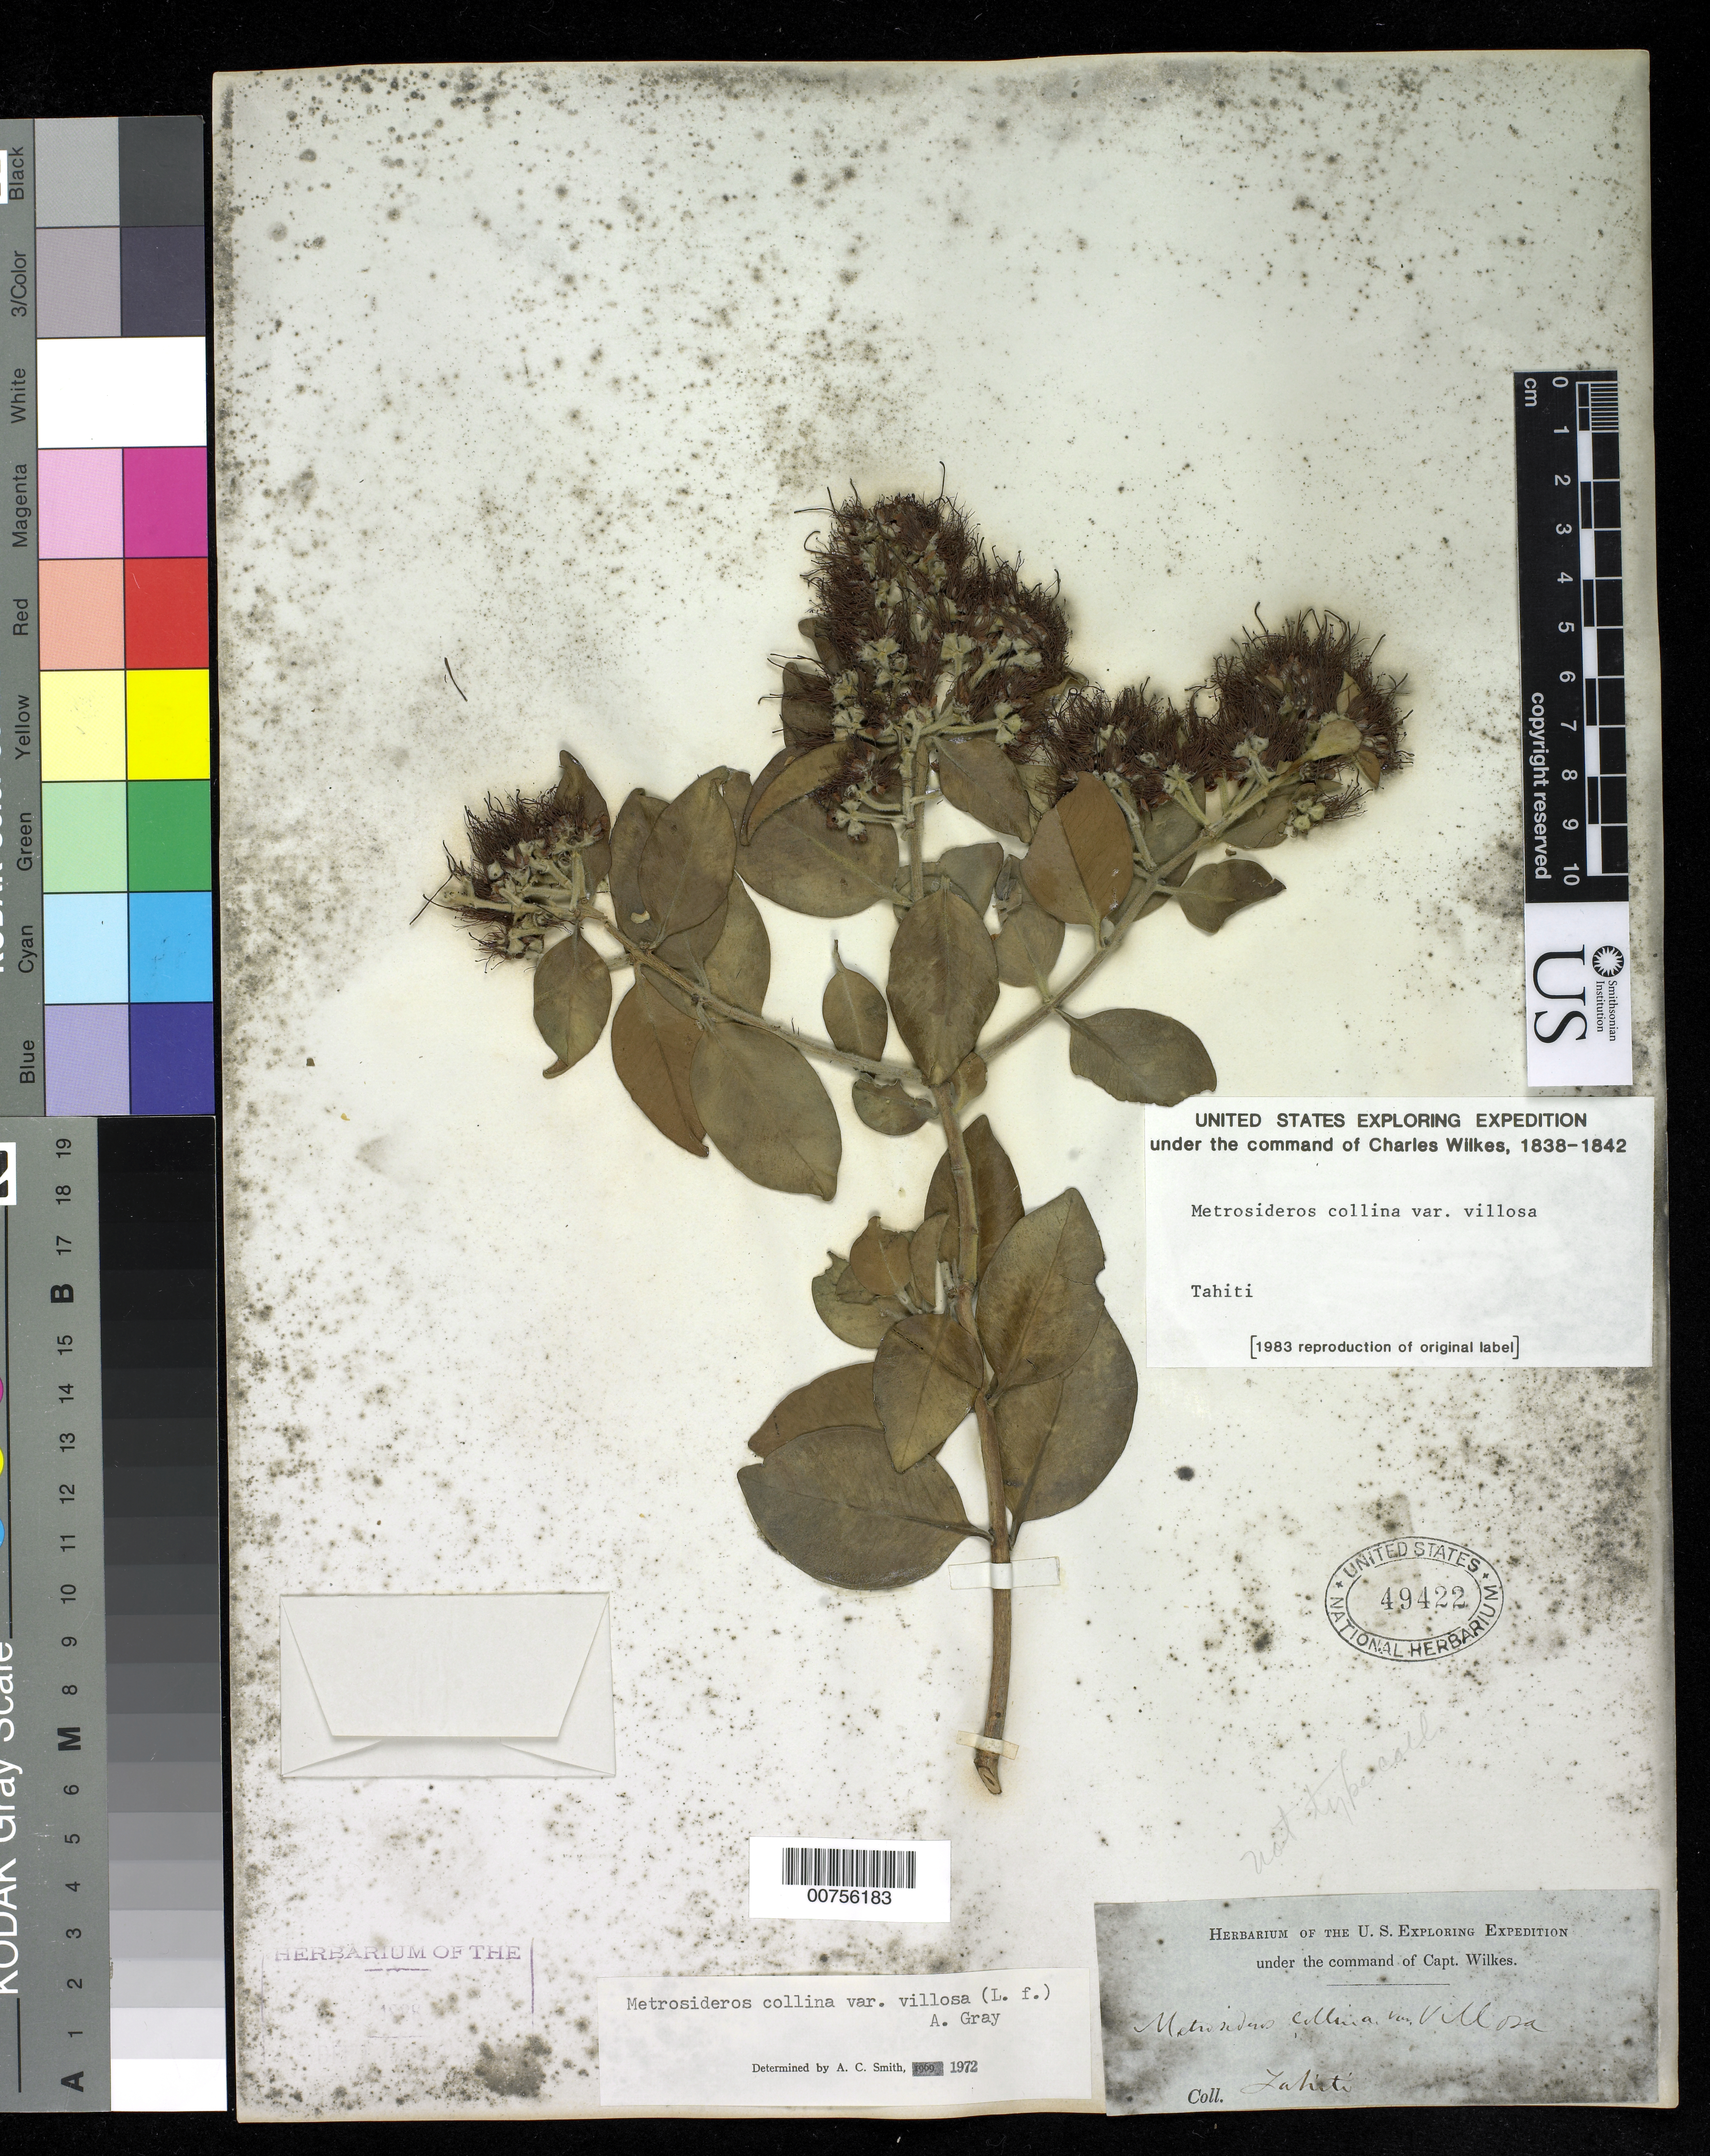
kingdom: Plantae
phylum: Tracheophyta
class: Magnoliopsida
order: Myrtales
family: Myrtaceae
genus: Metrosideros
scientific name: Metrosideros collina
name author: (J.R. Forst. & G. Forst.) A. Gray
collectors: Wilkes Explor. Exped.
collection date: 1838/1842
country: French Polynesia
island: Tahiti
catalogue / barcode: US 49422